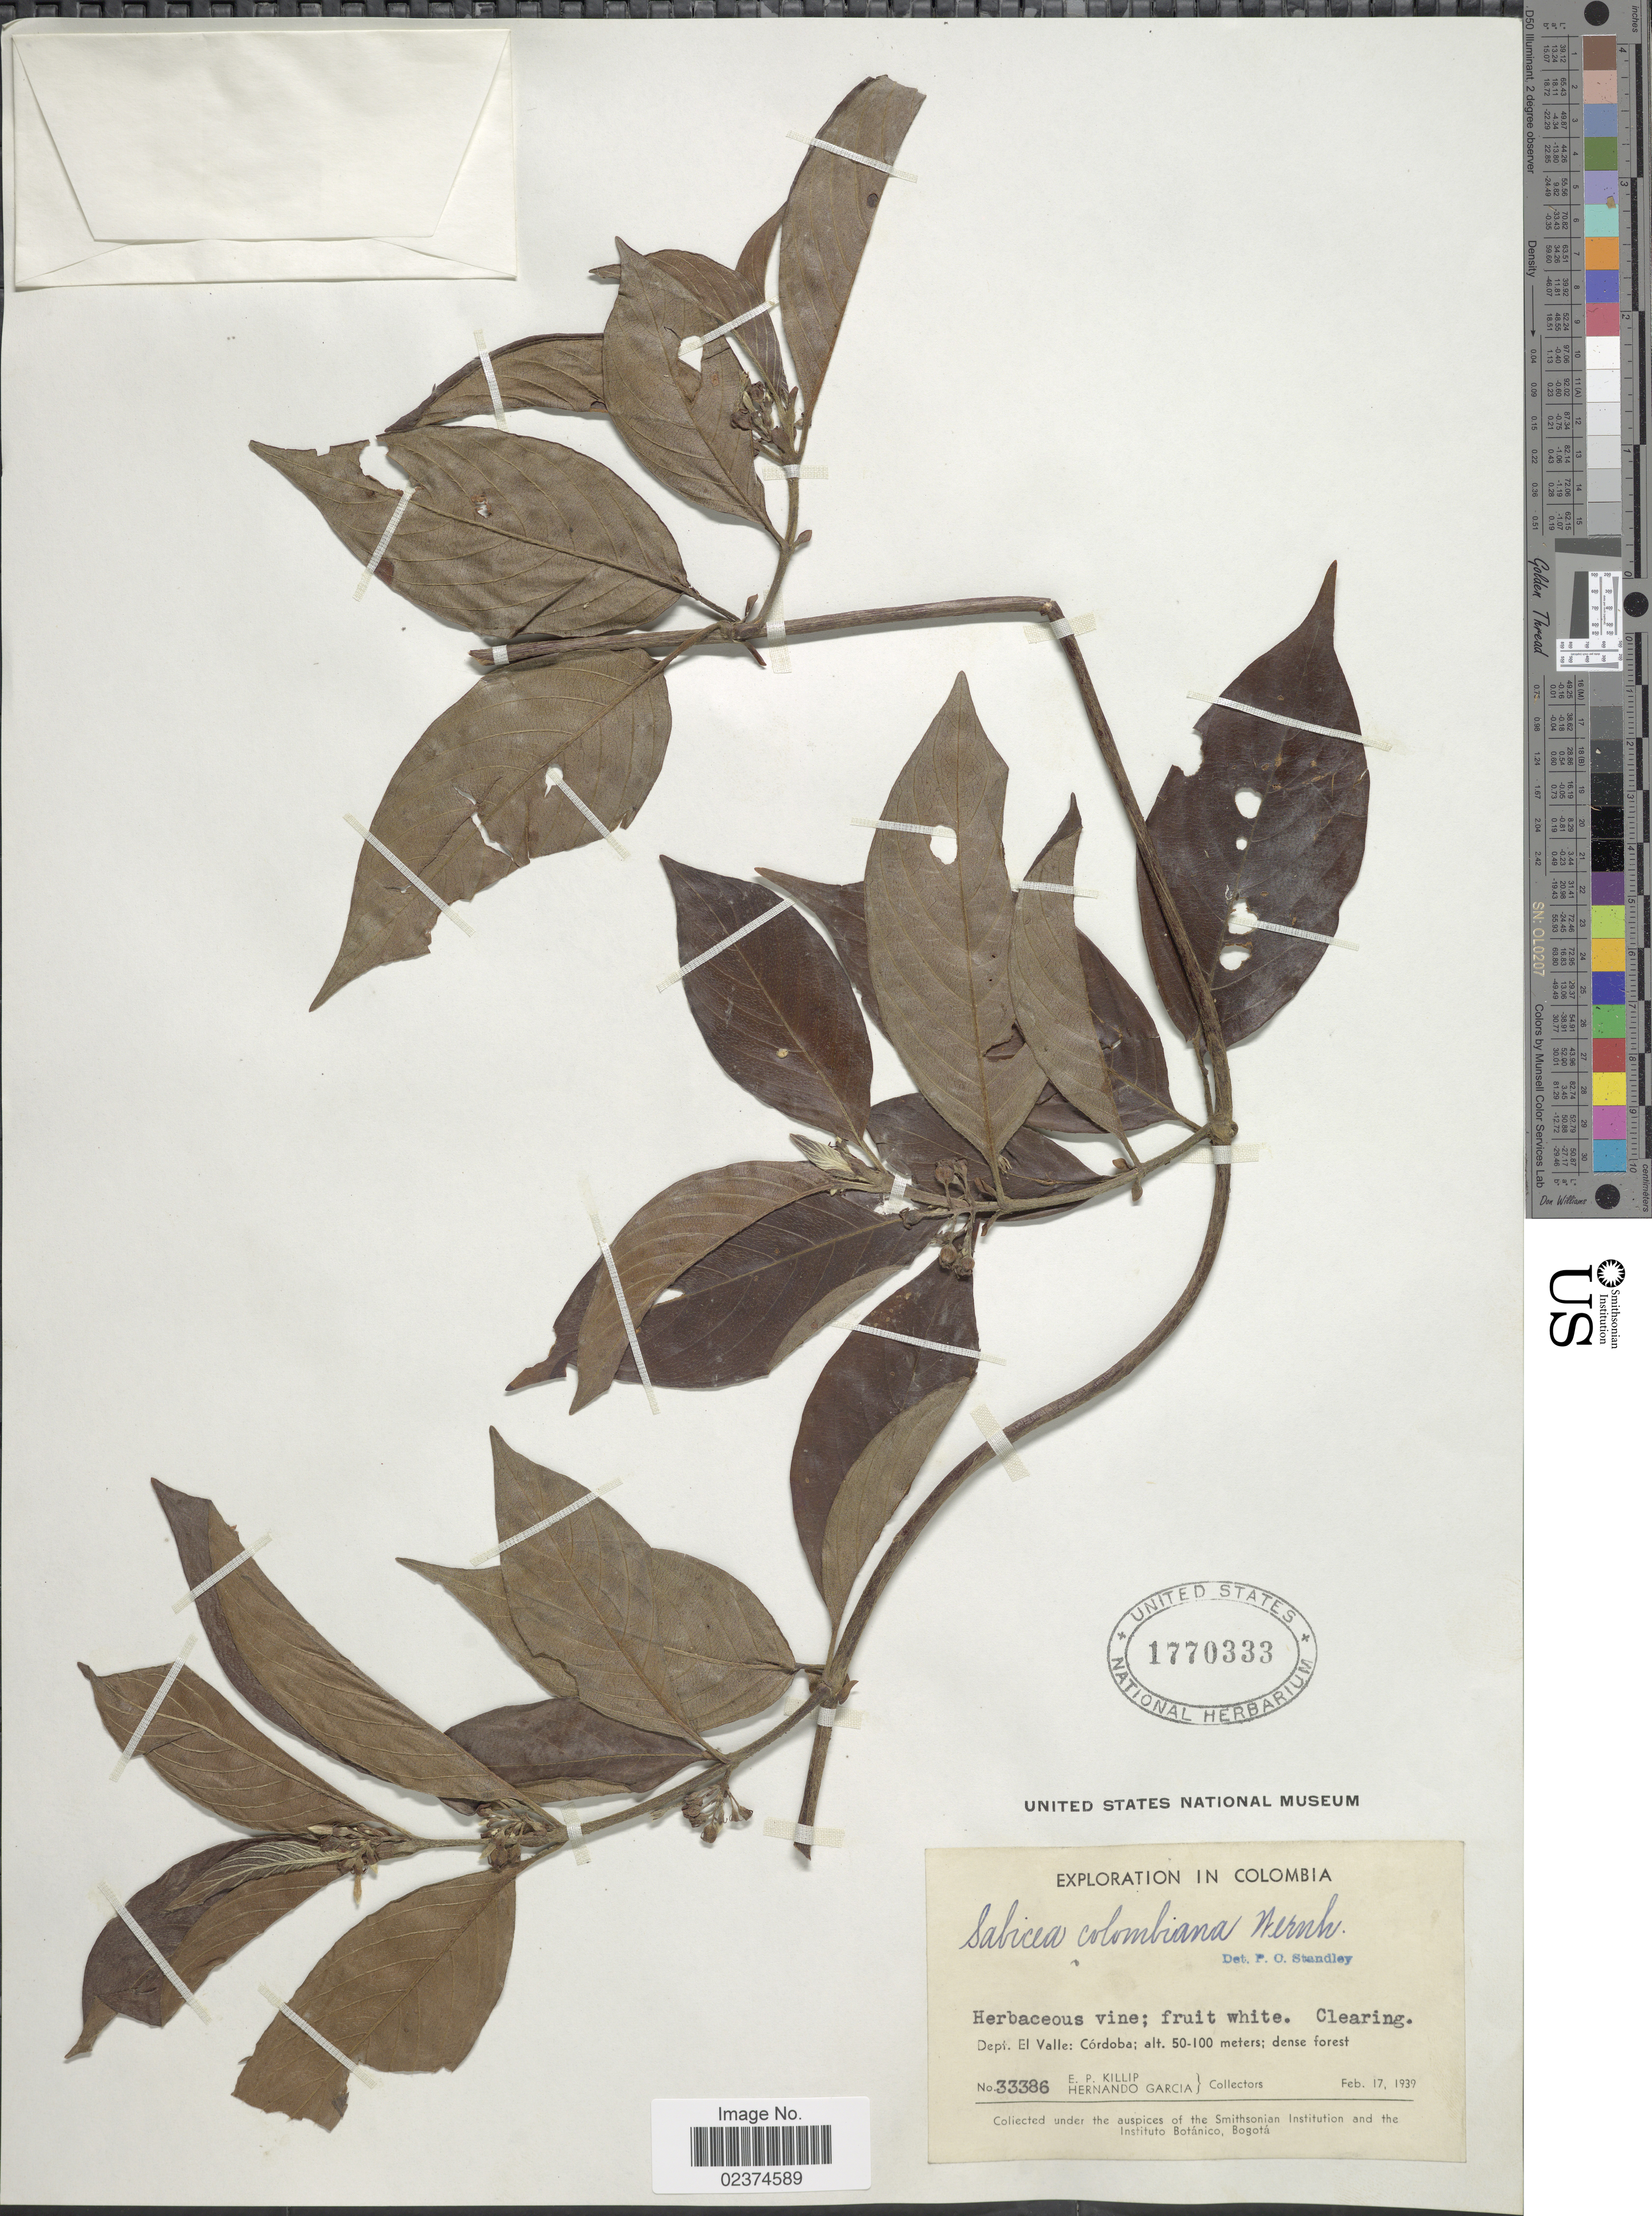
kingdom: Plantae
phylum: Tracheophyta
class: Magnoliopsida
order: Gentianales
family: Rubiaceae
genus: Sabicea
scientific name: Sabicea colombiana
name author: Wernham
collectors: E. P. Killip & H. Garcia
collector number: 33386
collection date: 1939-02-17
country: Colombia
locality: Dept. El Valle: Cordoba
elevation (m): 50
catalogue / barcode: US 1770333